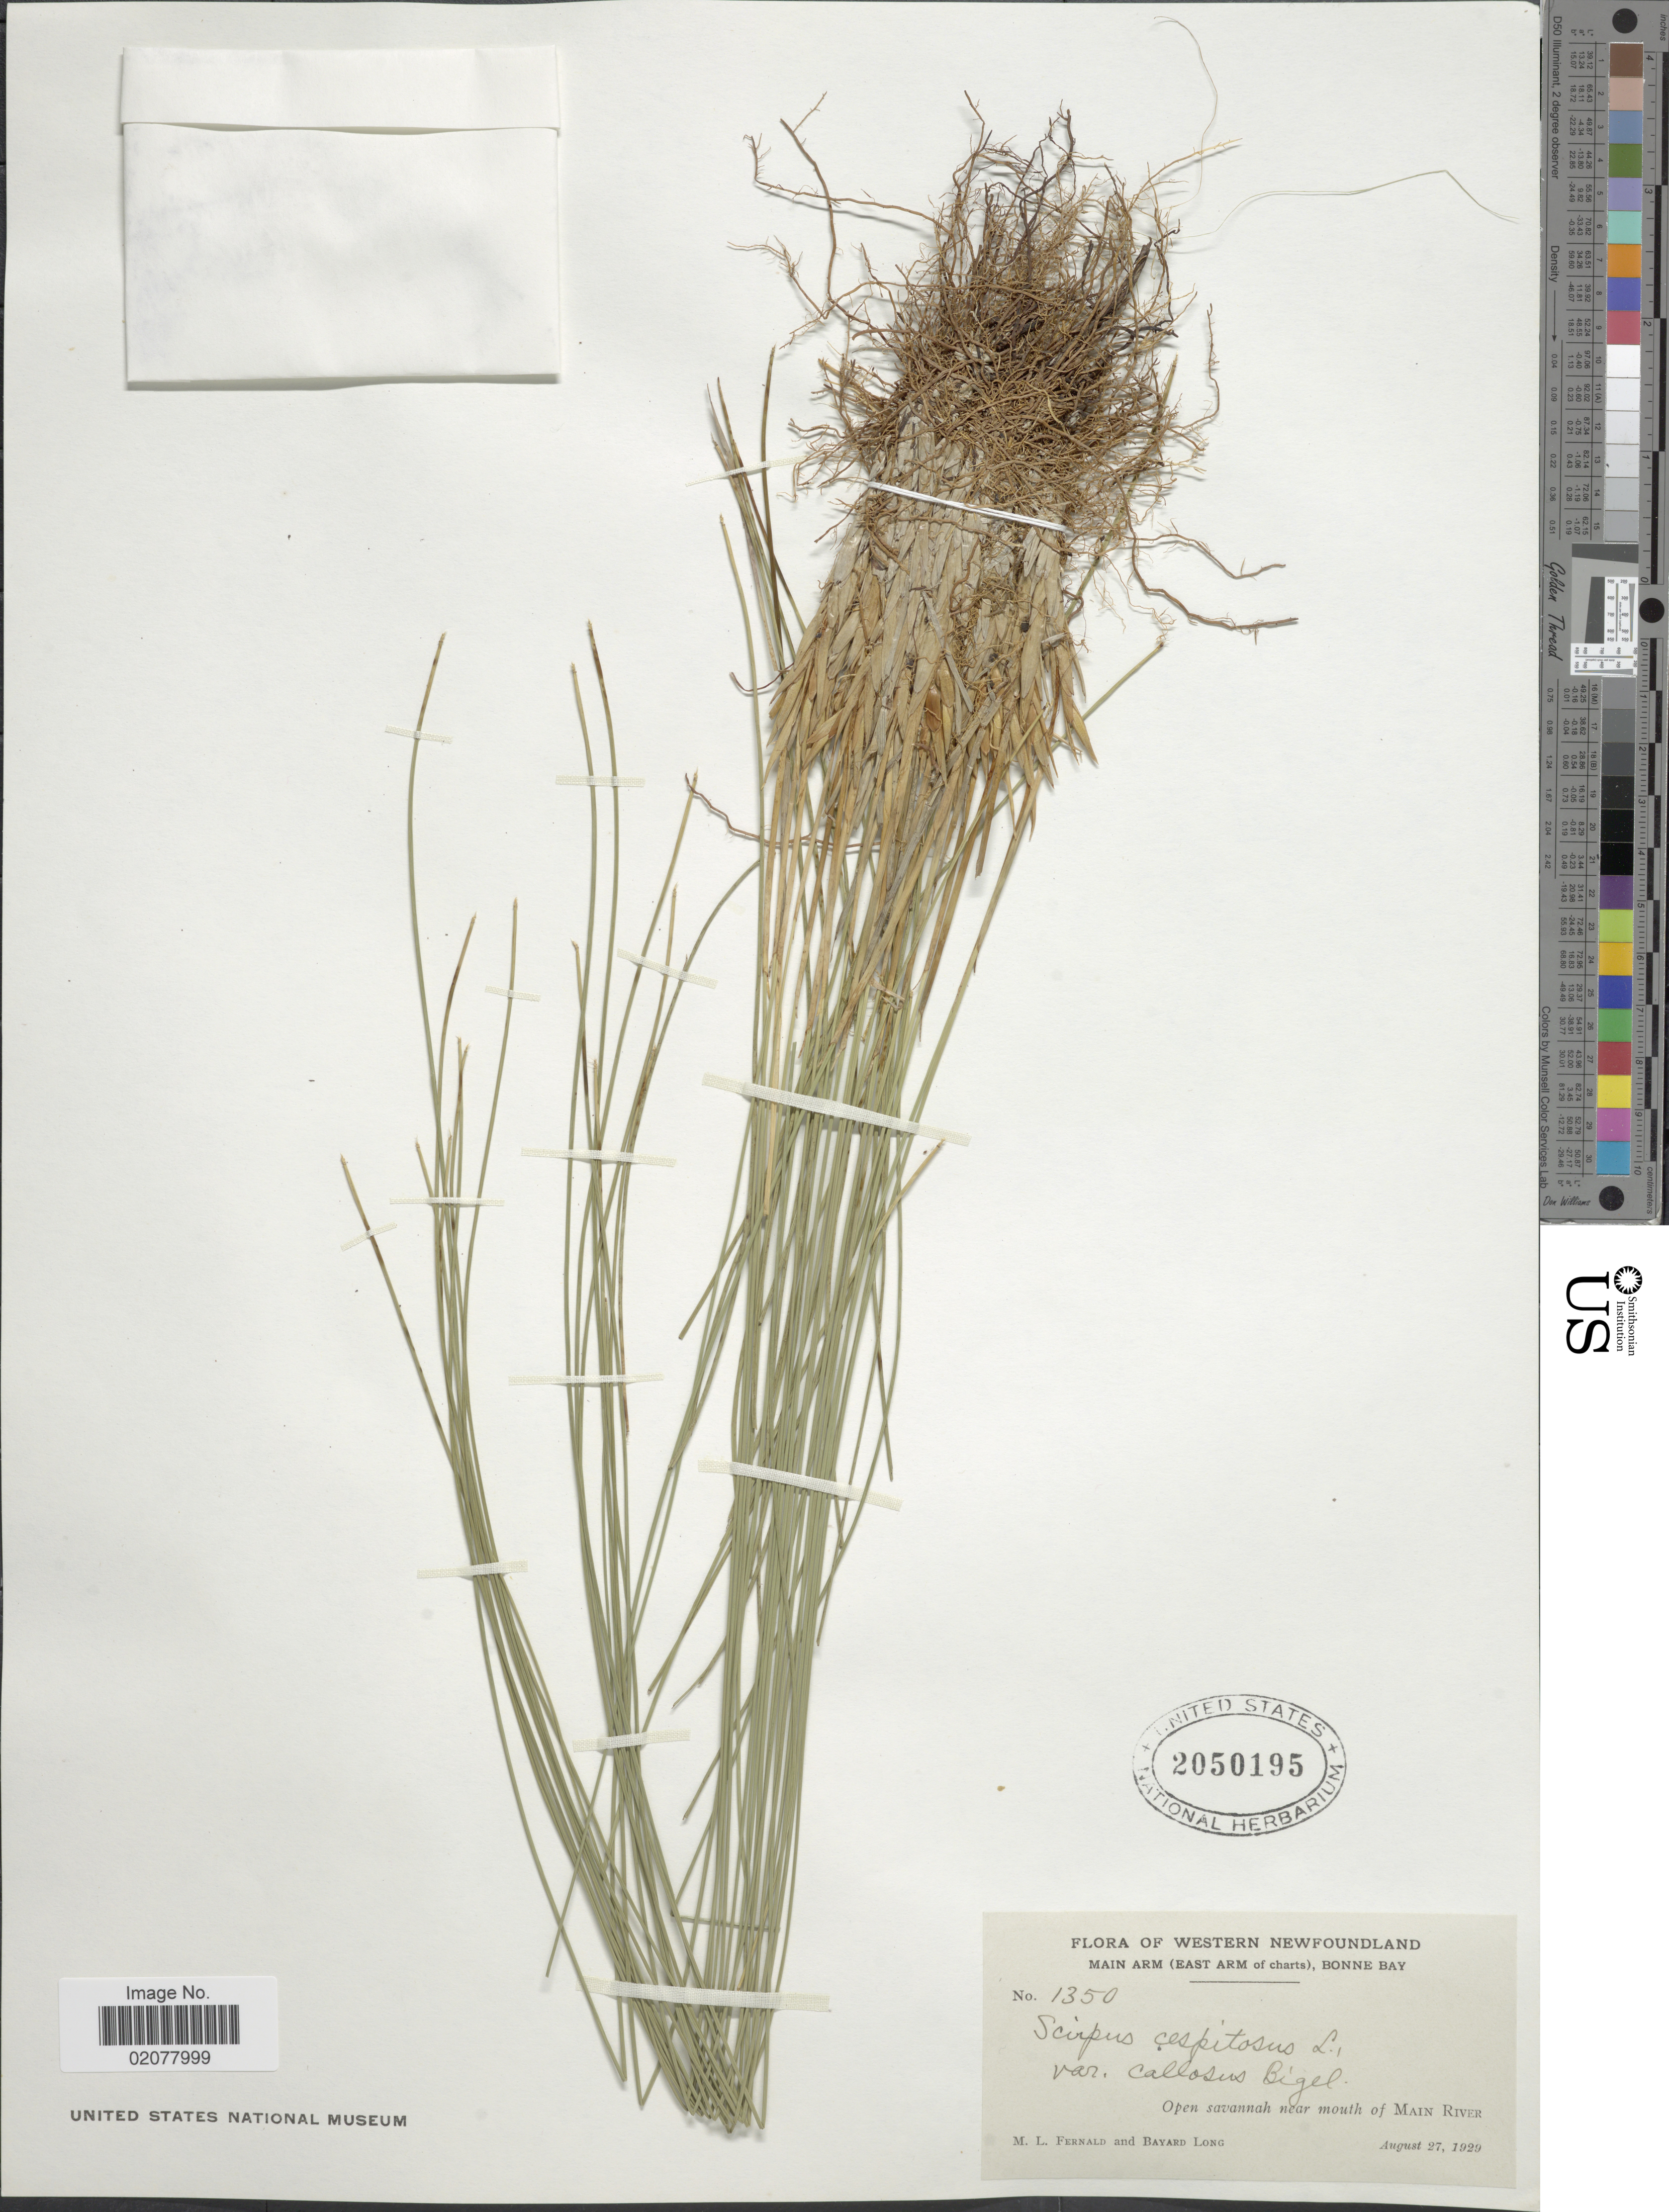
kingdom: Plantae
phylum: Tracheophyta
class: Liliopsida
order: Poales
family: Cyperaceae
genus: Trichophorum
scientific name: Trichophorum cespitosum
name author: (L.) Hartm.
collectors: M. L. Fernald & B. Long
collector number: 1350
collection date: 1929-08-27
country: Canada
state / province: Newfoundland and Labrador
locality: Western Newfoundland. Main Arm (East Arm of charts), Bonne Bay. Open savannah near mouth of Main River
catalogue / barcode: US 2050195